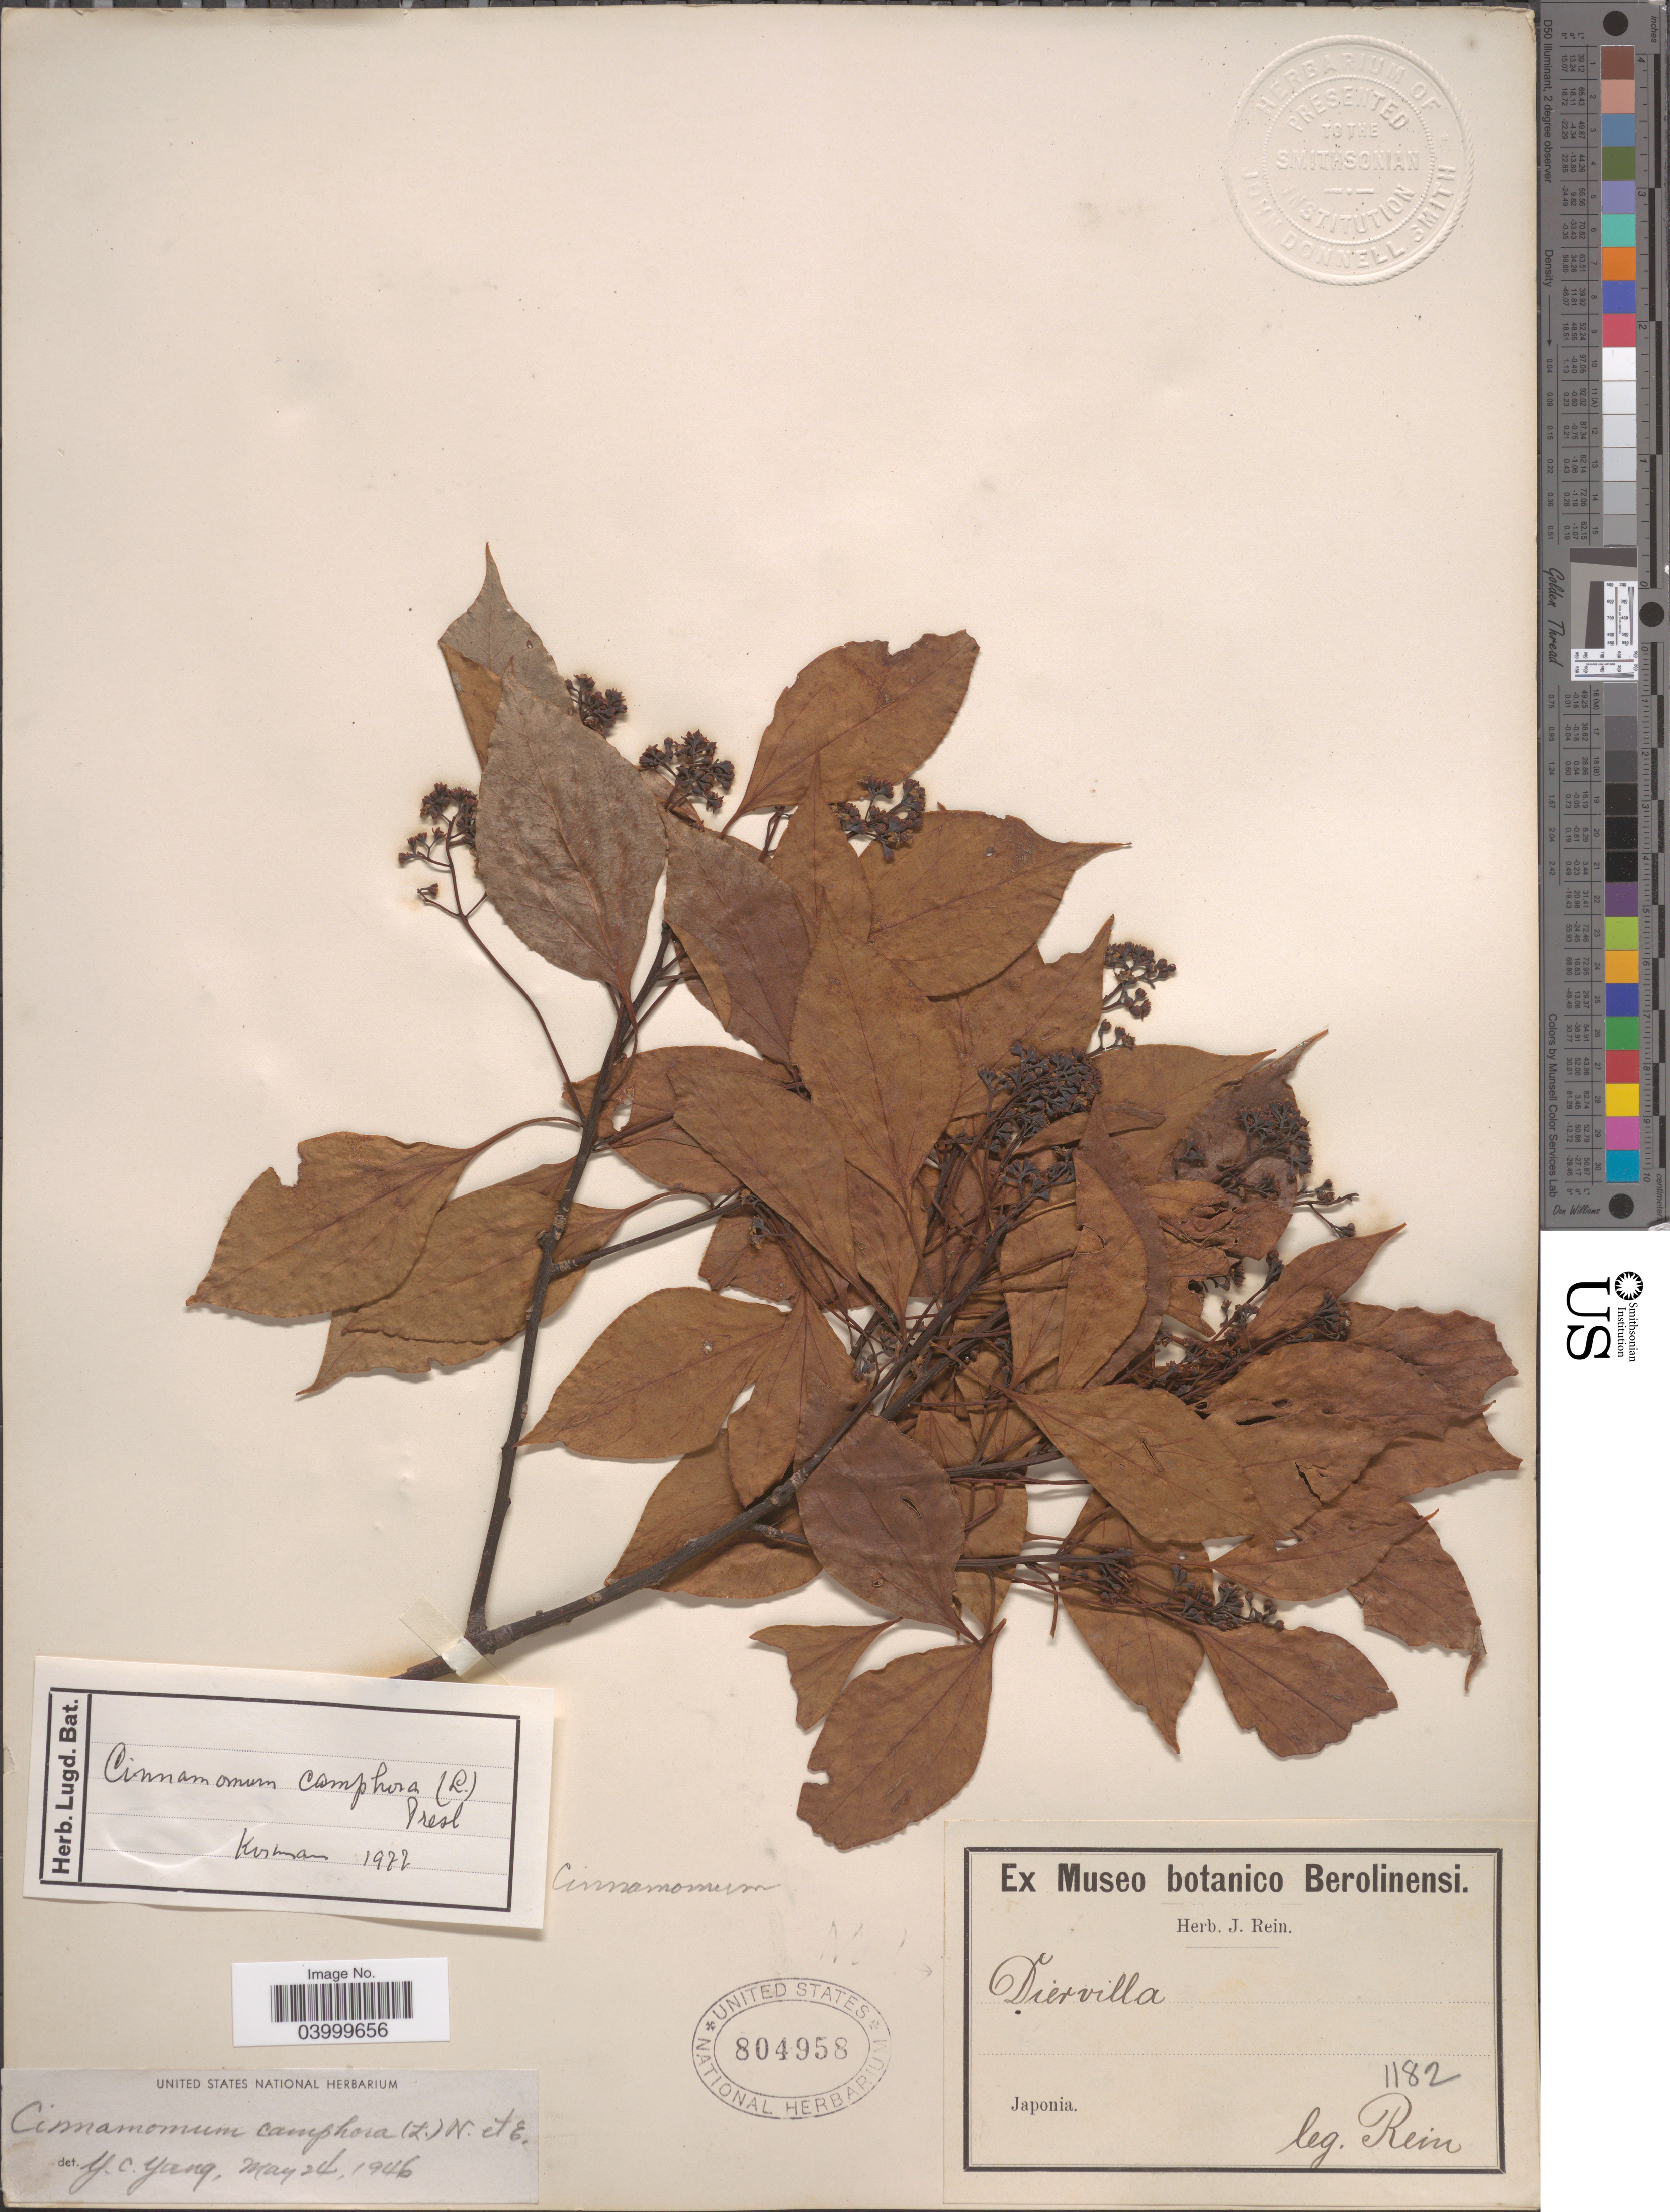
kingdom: Plantae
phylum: Tracheophyta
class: Magnoliopsida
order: Laurales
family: Lauraceae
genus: Cinnamomum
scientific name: Cinnamomum camphora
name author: (L.) J. Presl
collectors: J. Rein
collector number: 1182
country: Japan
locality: Japonia.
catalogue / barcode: US 804958